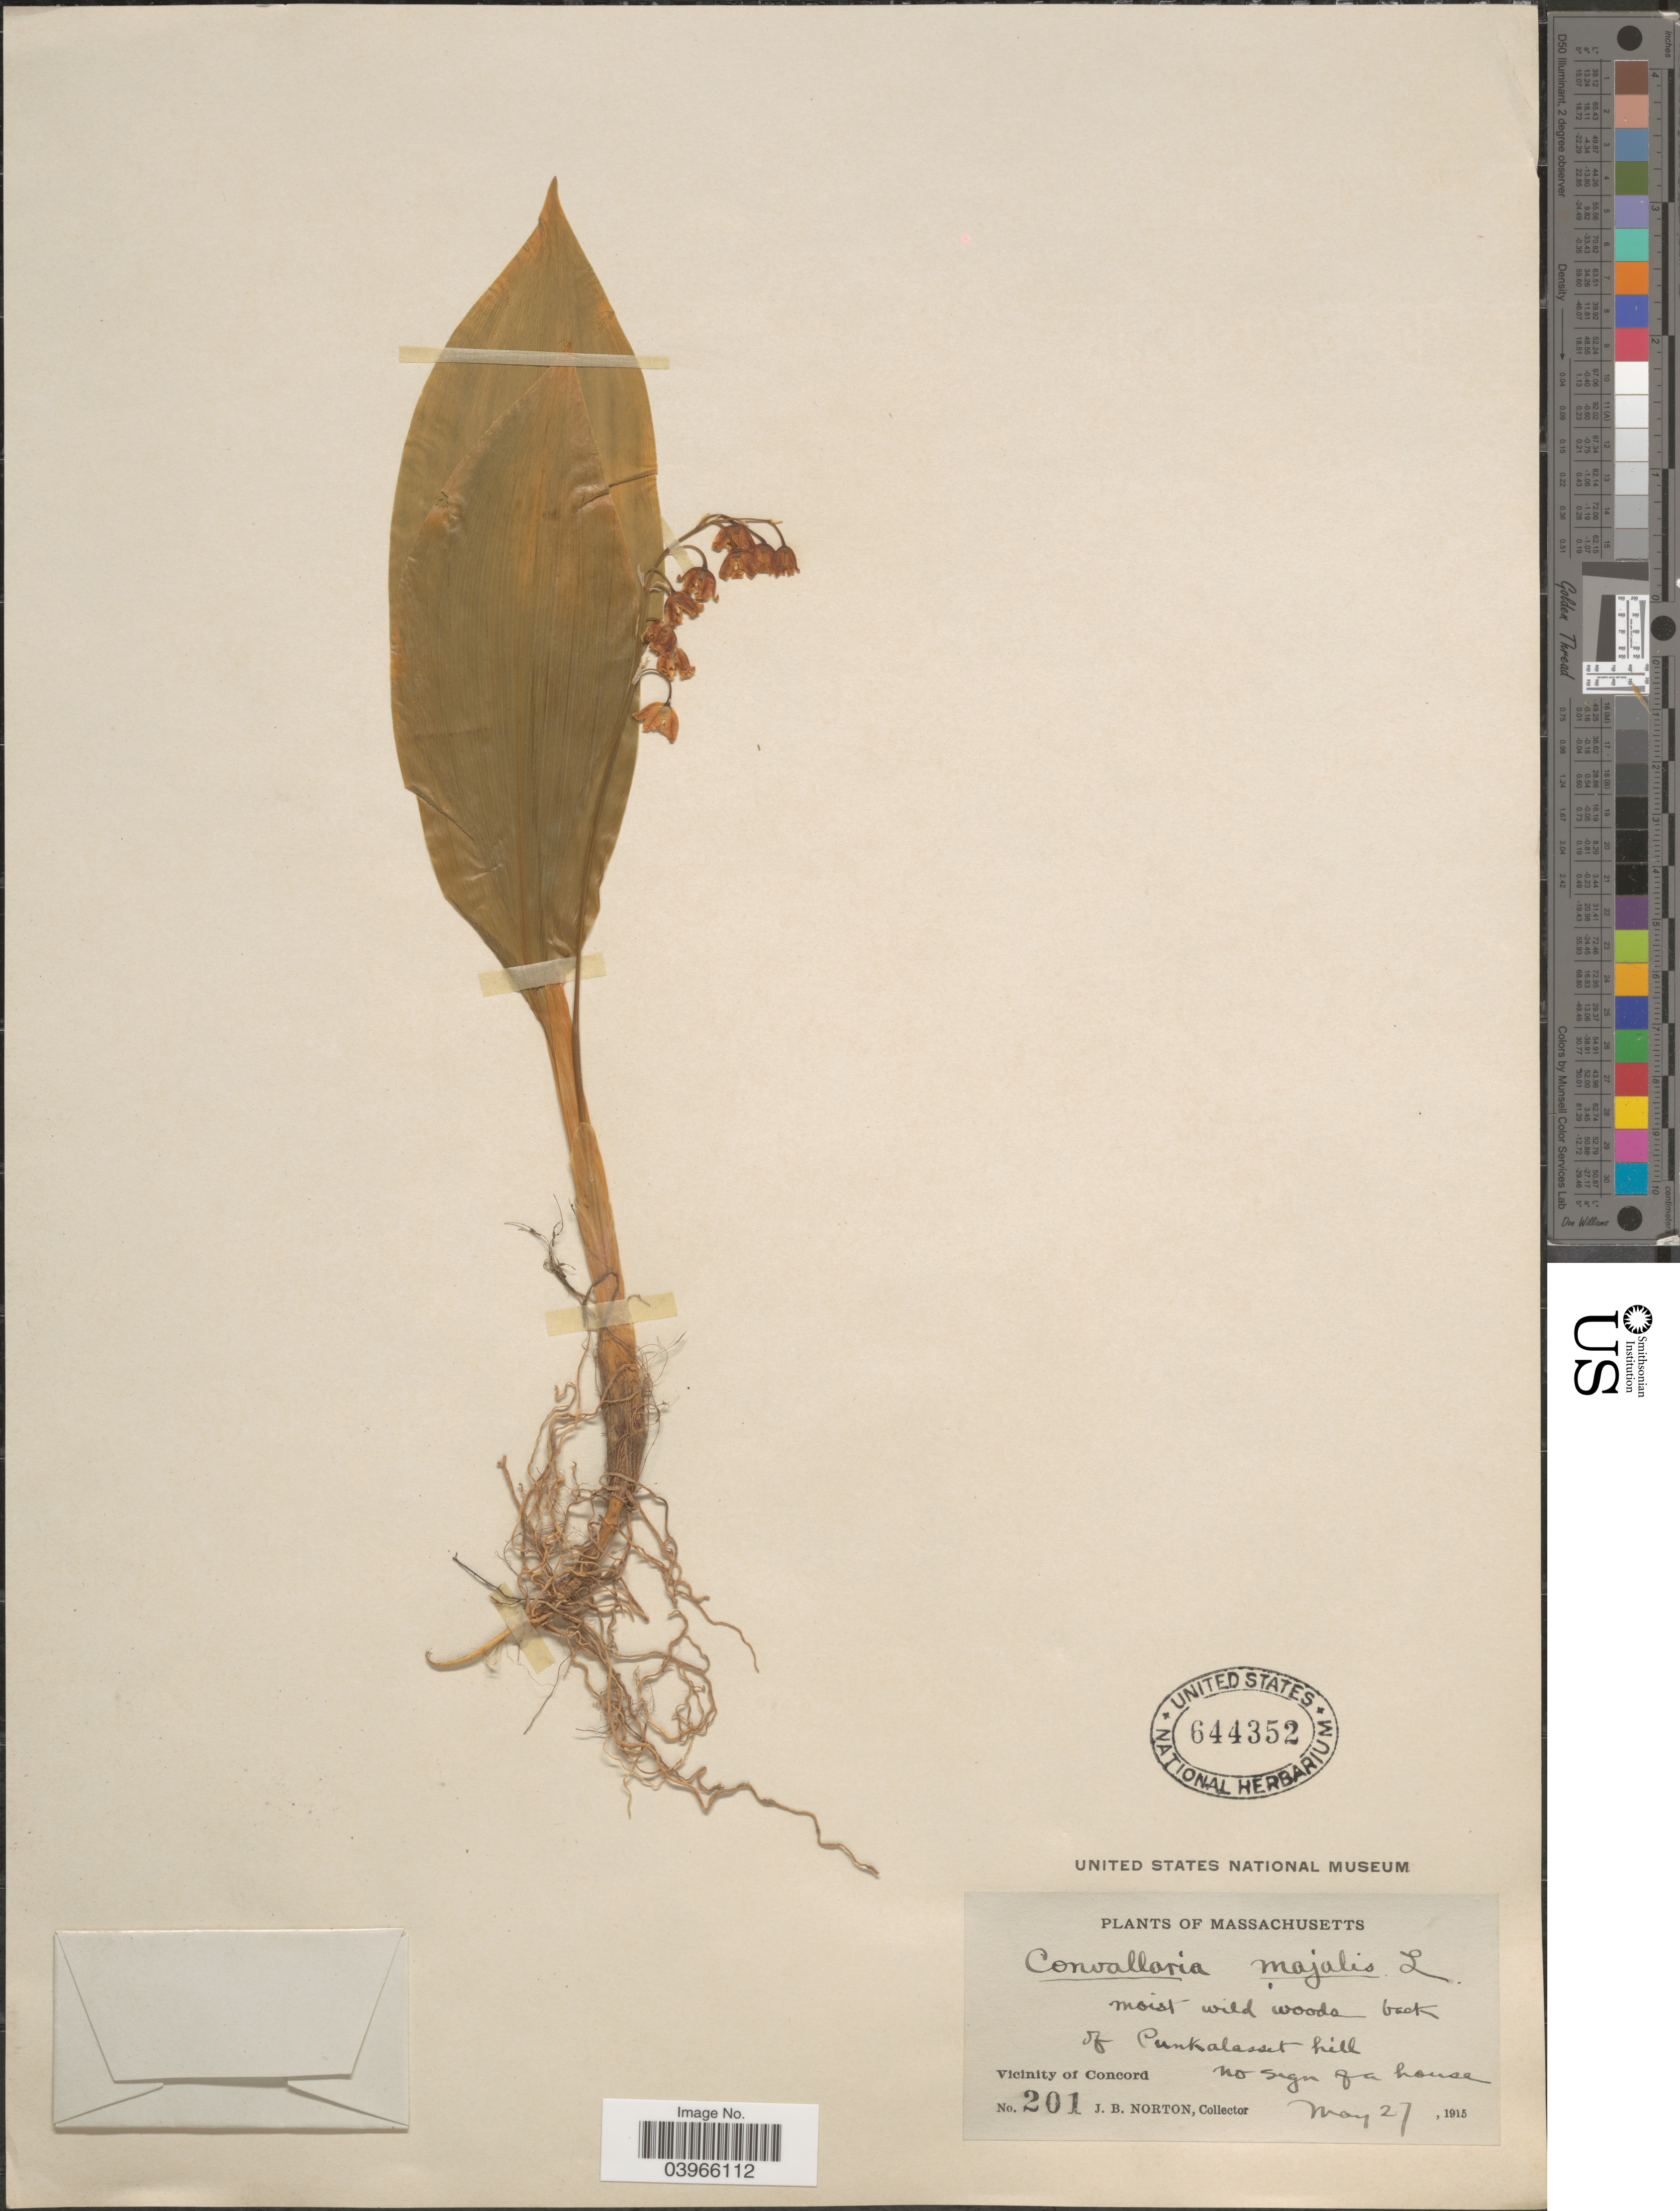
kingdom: Plantae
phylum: Tracheophyta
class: Liliopsida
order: Asparagales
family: Asparagaceae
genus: Convallaria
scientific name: Convallaria majalis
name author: L.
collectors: J. B. Norton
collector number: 201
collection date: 1915-05-27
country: United States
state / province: Massachusetts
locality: Back of Punkalasset hill. Vicinity of Concord.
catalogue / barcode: US 644352